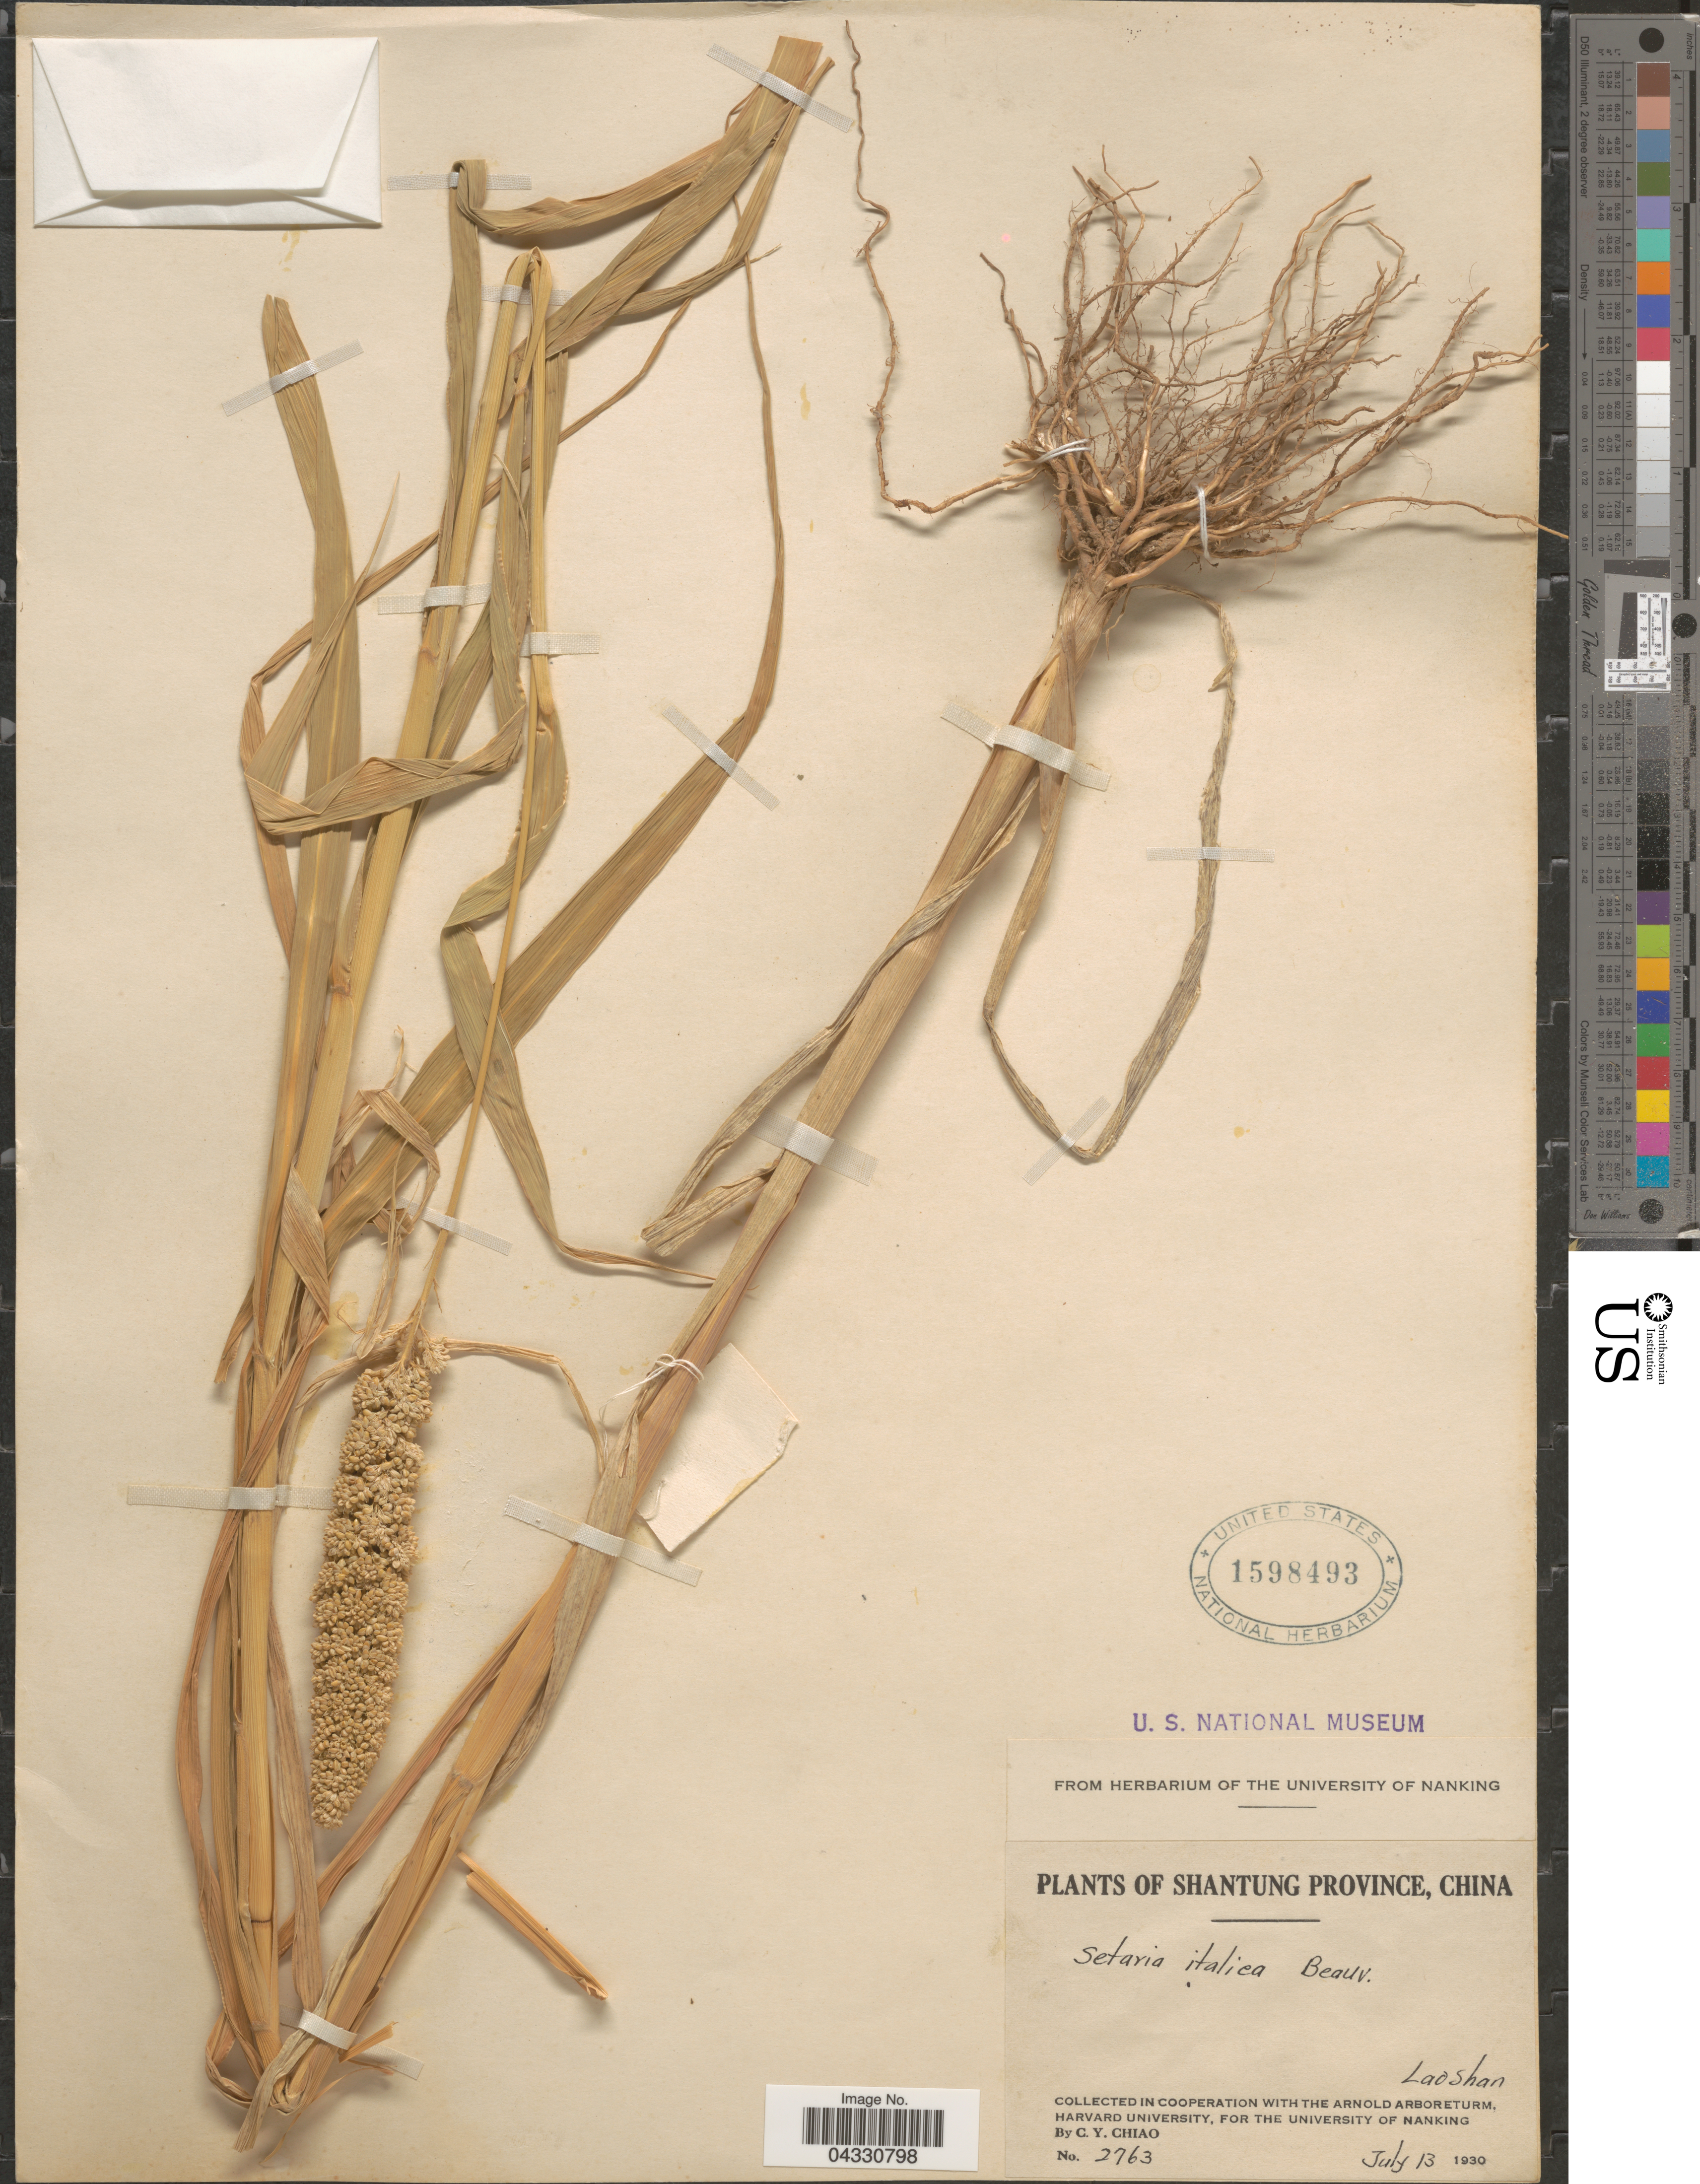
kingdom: Plantae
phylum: Tracheophyta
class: Liliopsida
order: Poales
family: Poaceae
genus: Setaria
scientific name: Setaria viridis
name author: (L.) P. Beauv.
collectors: C. Y. Chiao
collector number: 2763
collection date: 1930-07-13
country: China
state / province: Shandong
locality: Shantung Province. Laoshan.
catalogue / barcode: US 1598493